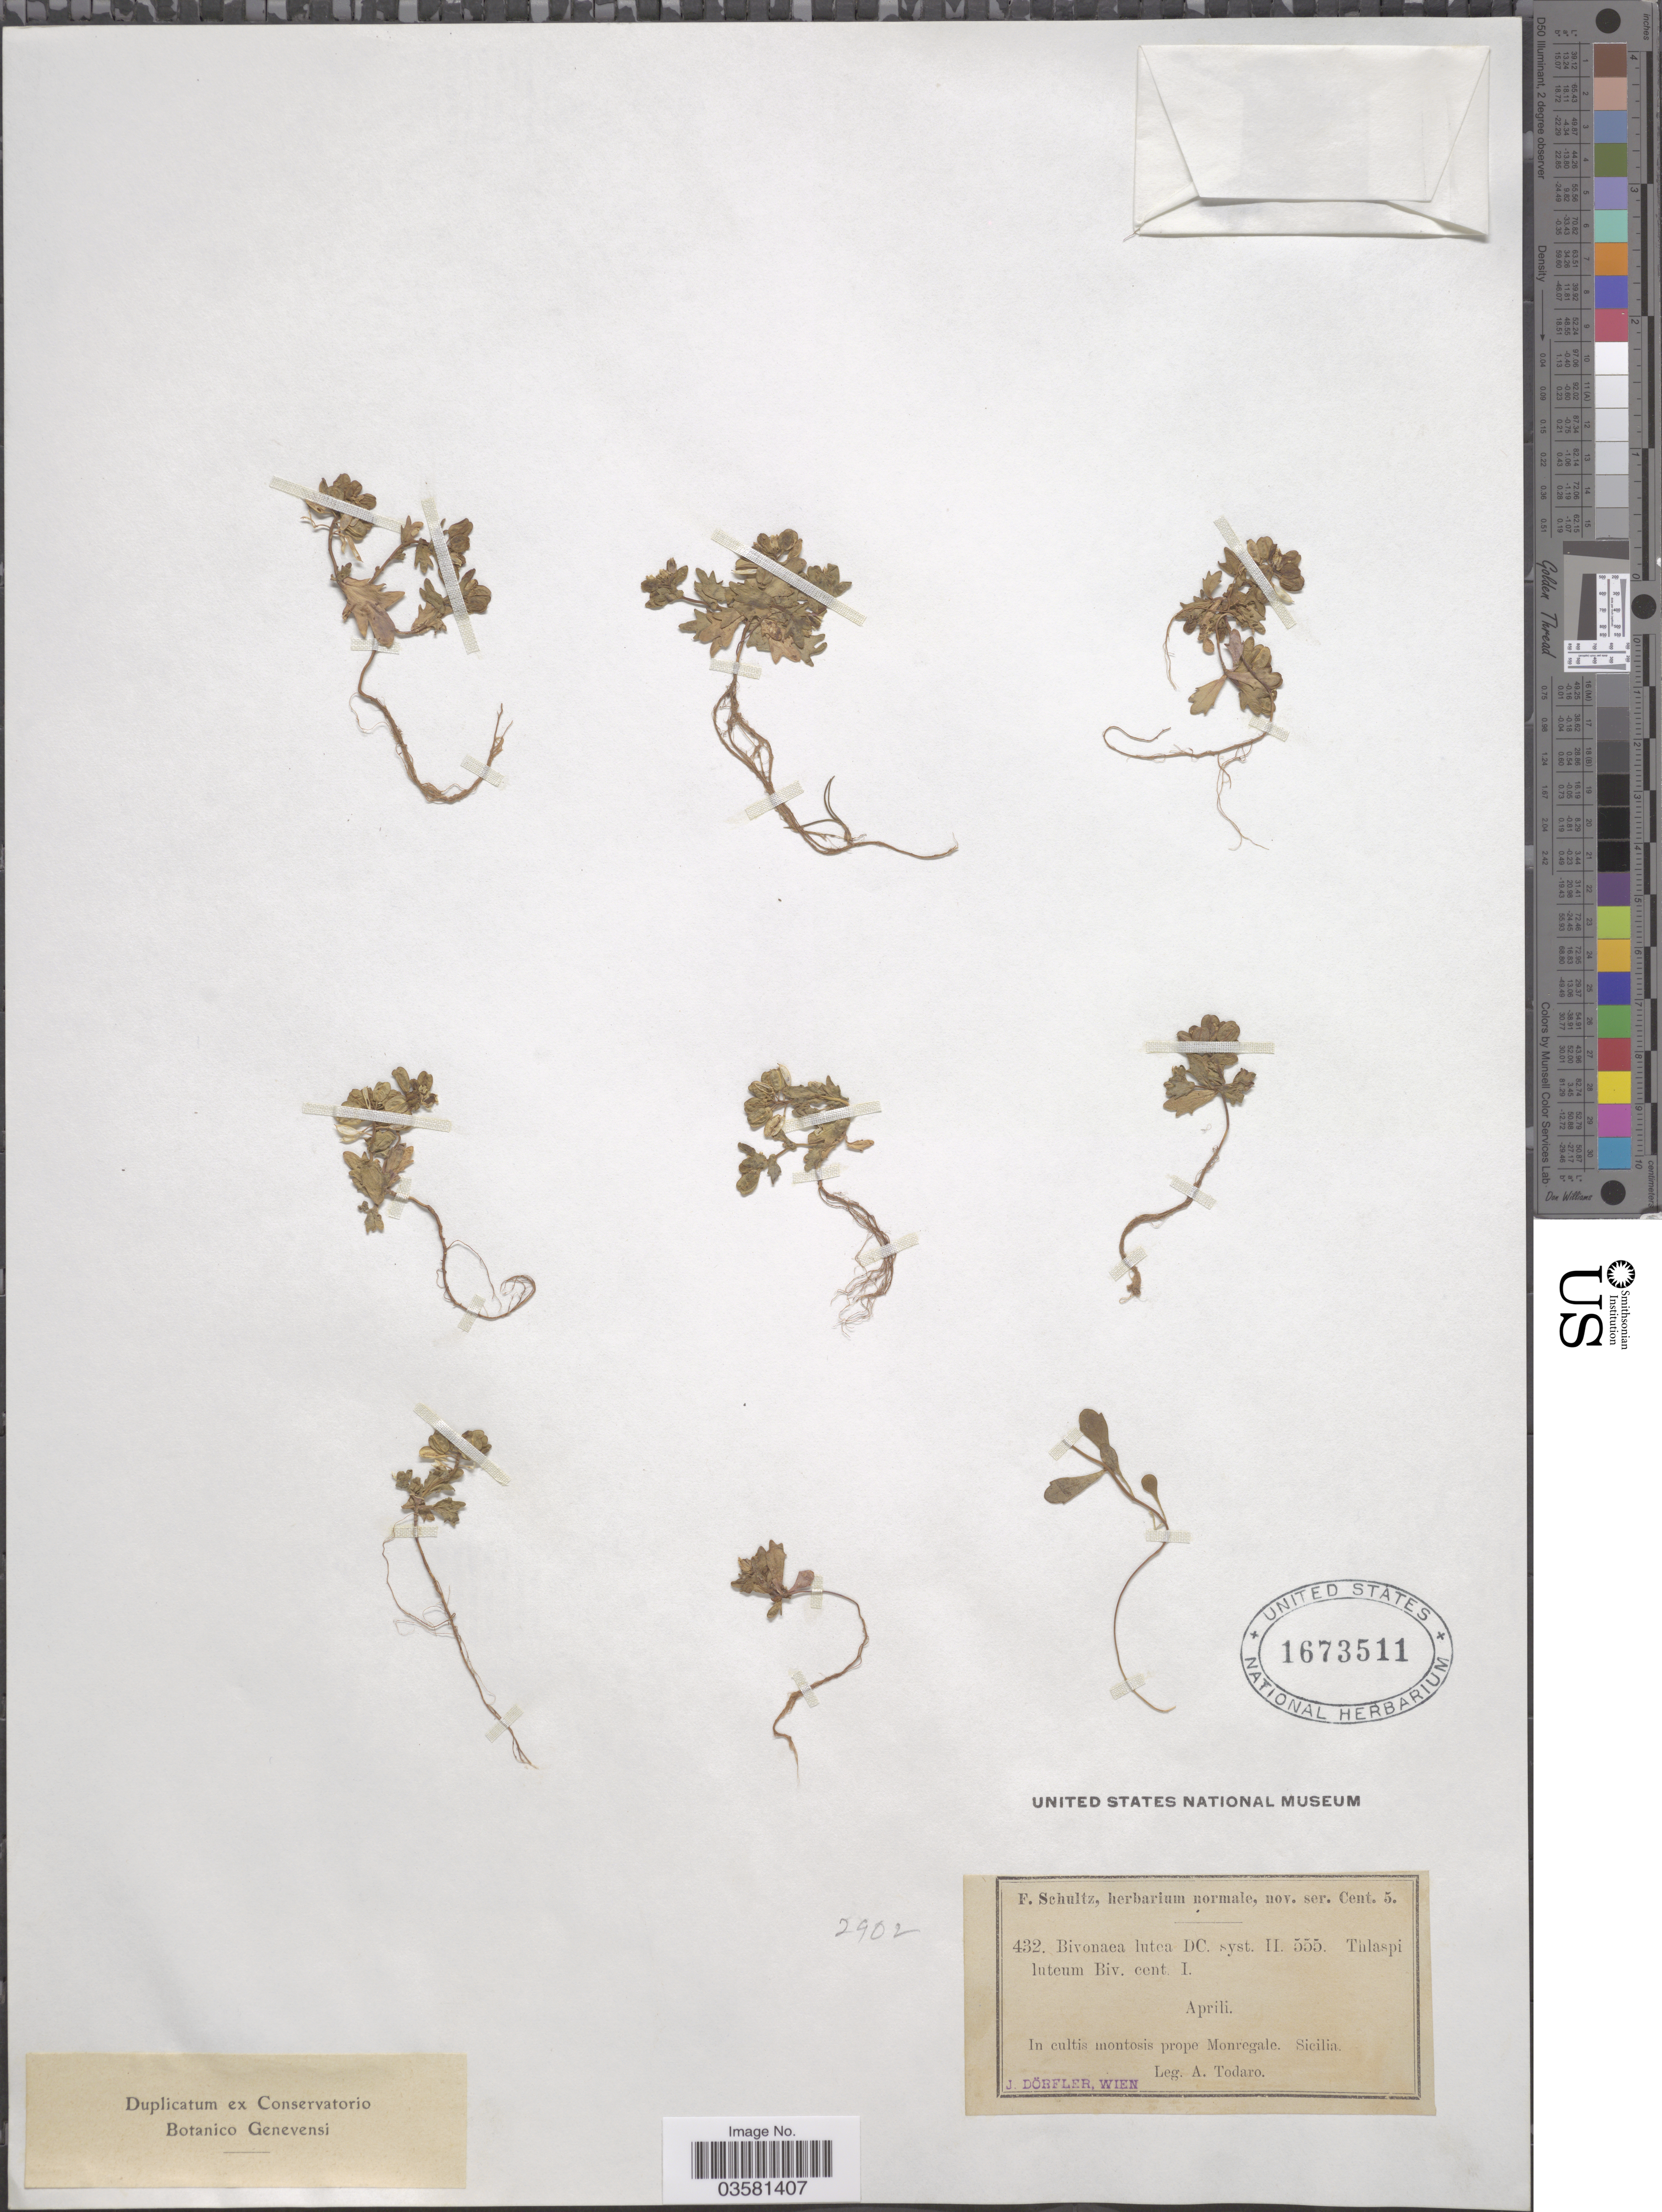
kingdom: Plantae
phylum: Tracheophyta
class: Magnoliopsida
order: Brassicales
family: Brassicaceae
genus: Bivonaea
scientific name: Bivonaea lutea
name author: (Biv.) DC.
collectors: A. Todaro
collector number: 432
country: Italy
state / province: Siciliana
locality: In cultis montosis prope Monregale. Sicilia.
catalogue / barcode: US 1673511